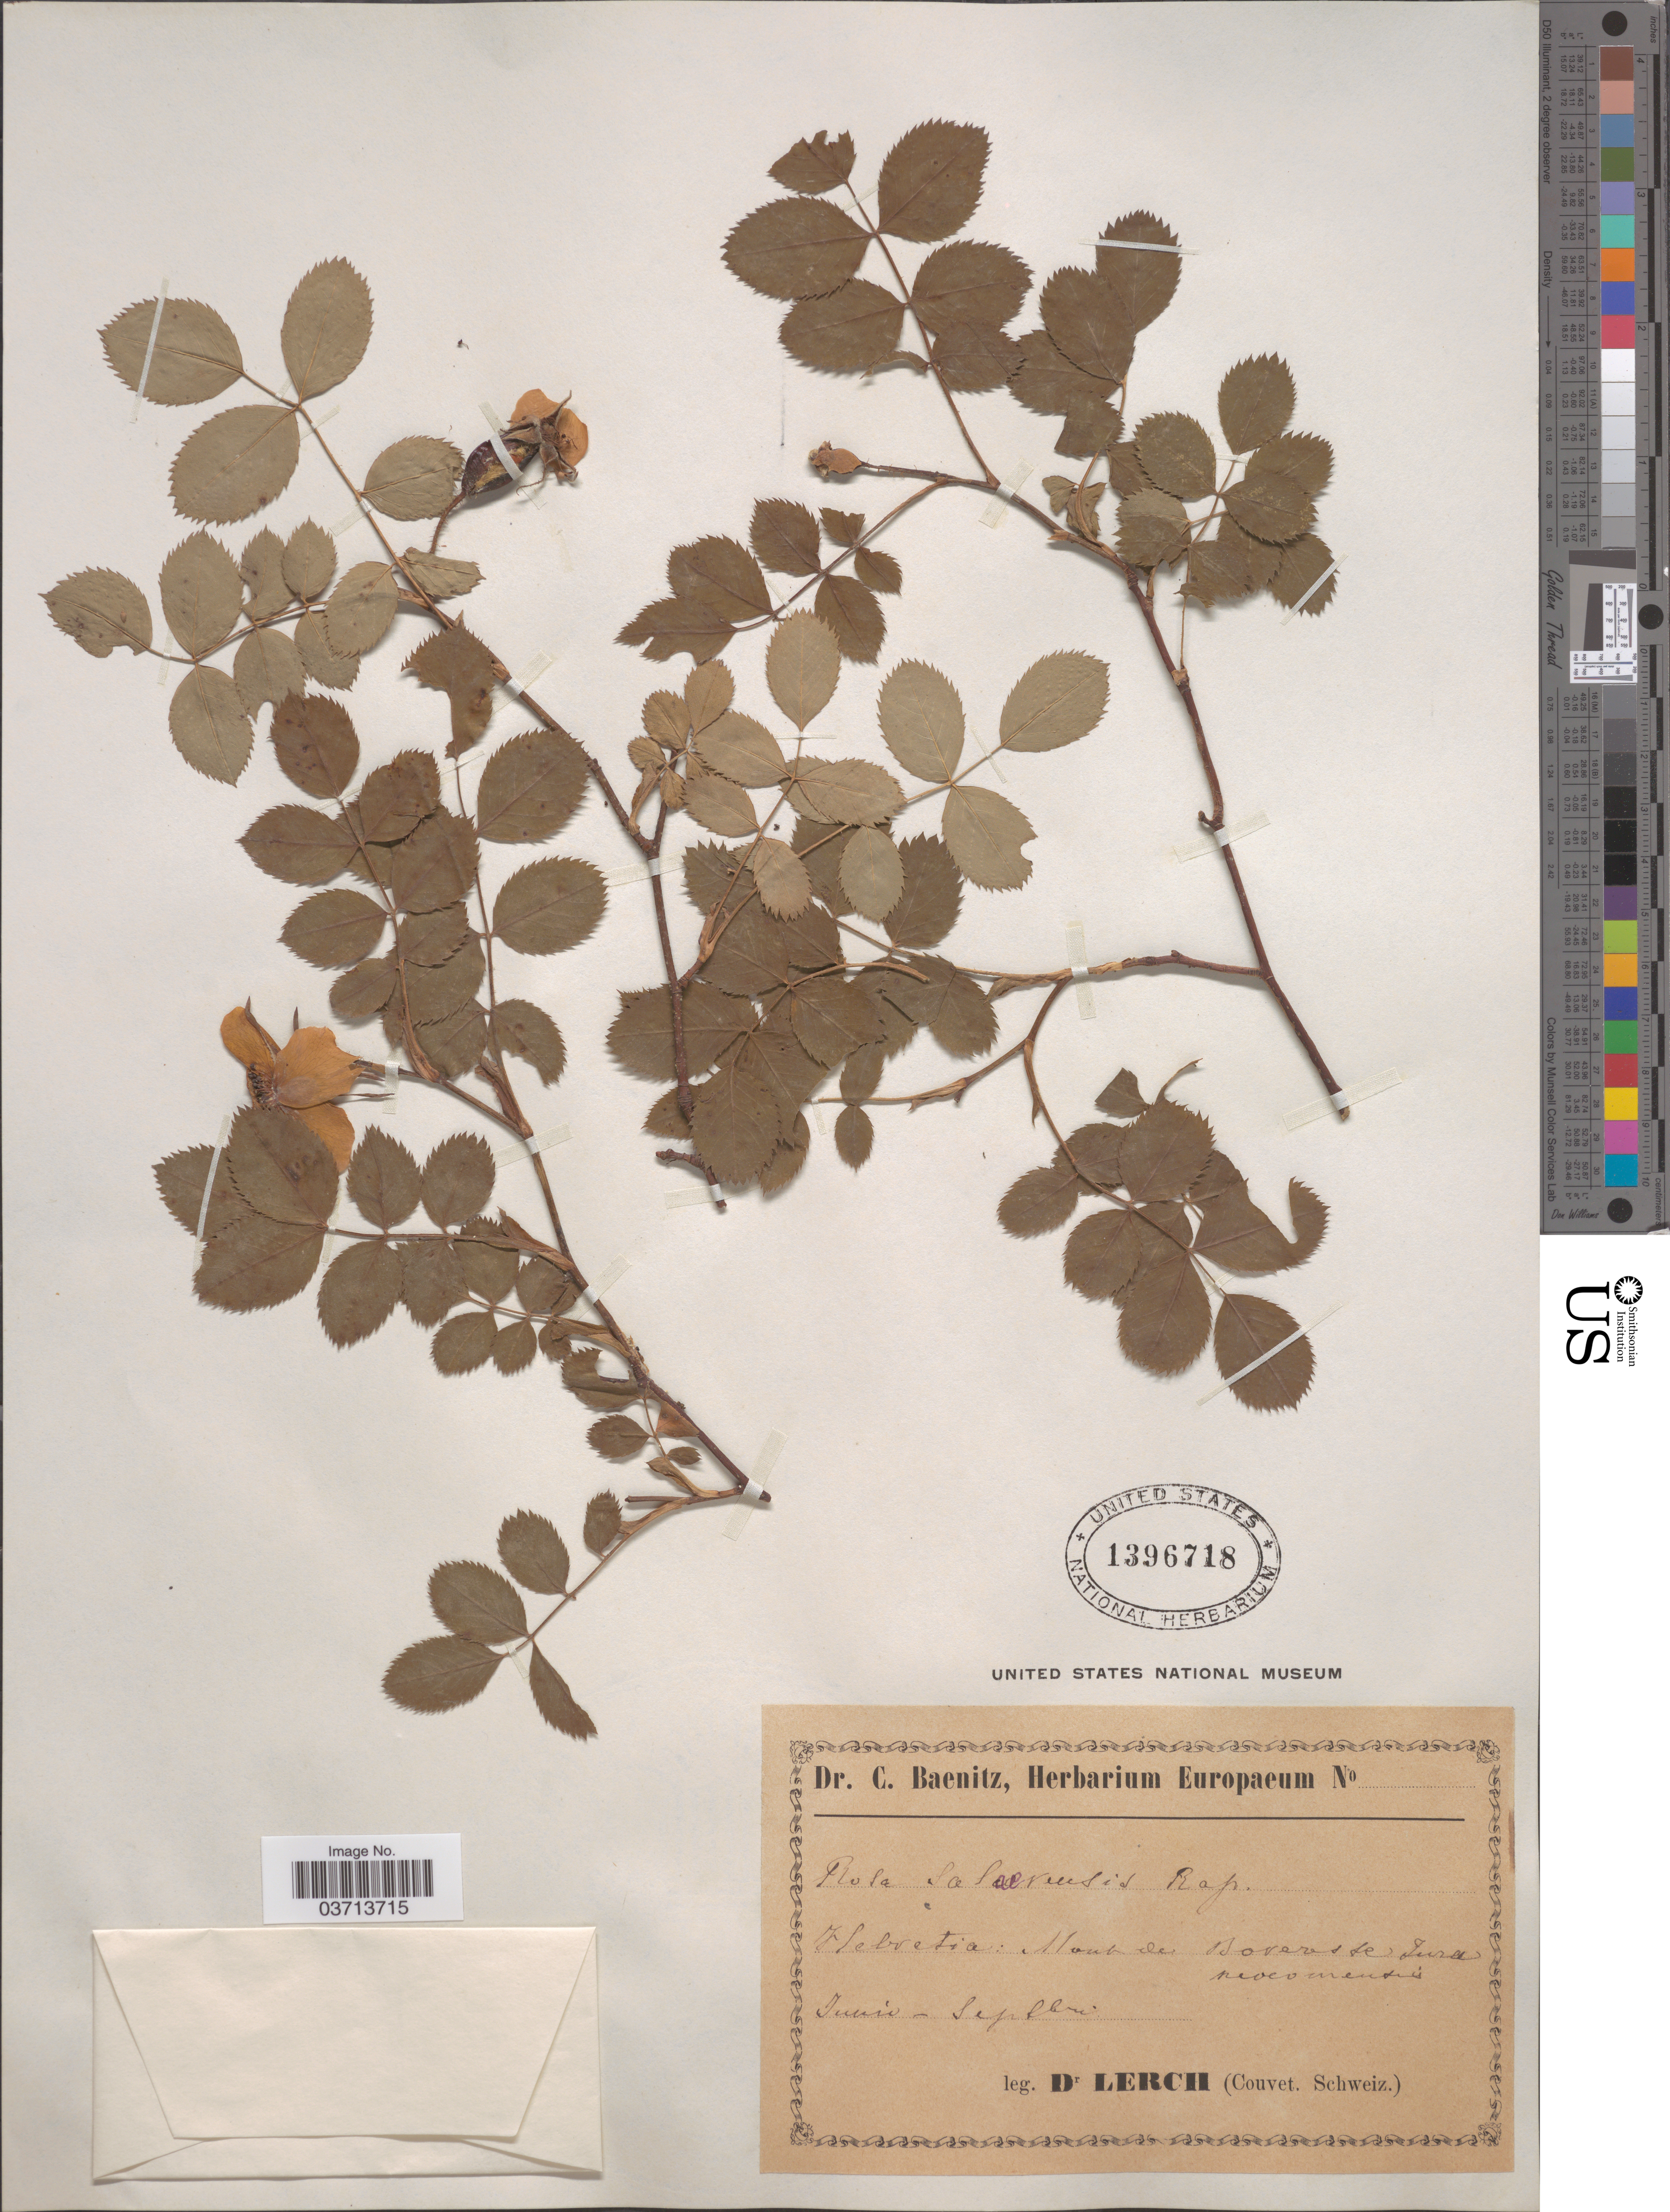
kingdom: Plantae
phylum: Tracheophyta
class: Magnoliopsida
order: Rosales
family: Rosaceae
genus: Rosa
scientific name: Rosa x salaevensis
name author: Rapin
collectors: -. Lerch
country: Switzerland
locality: Helvetia: Mont de Beverin de Jura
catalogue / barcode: US 1396718